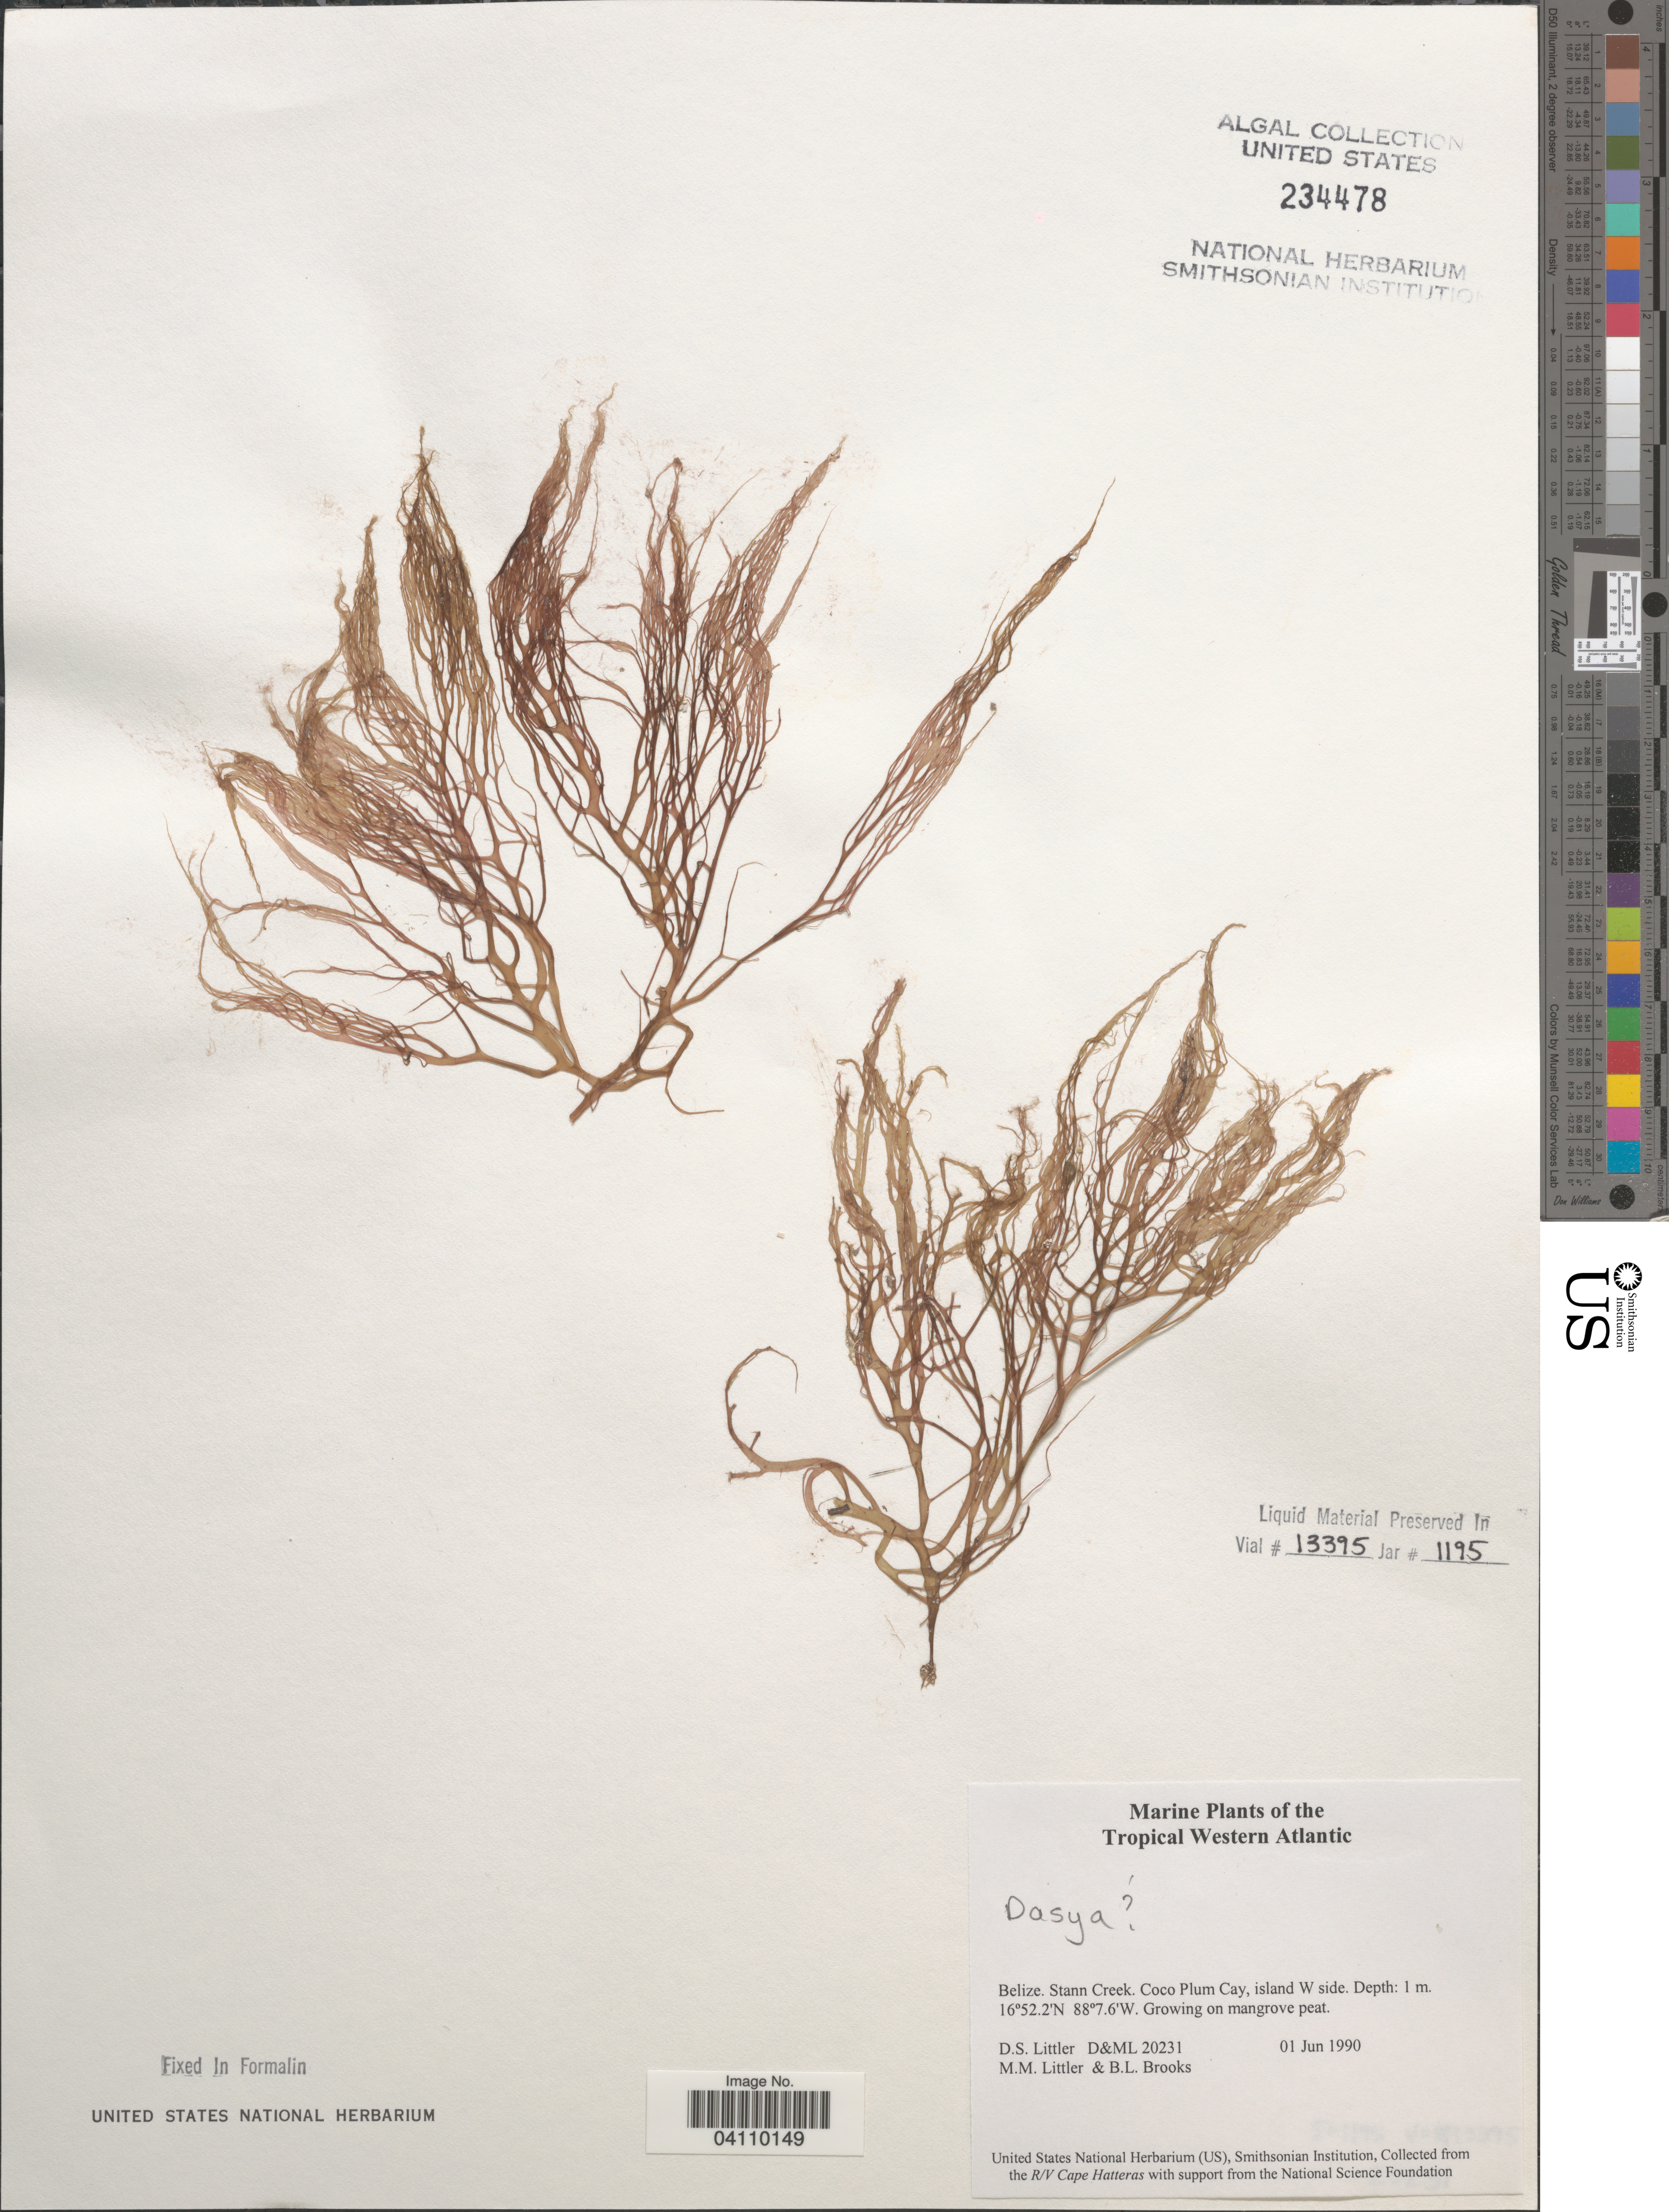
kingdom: Plantae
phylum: Rhodophyta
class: Florideophyceae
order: Ceramiales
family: Dasyaceae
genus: Dasya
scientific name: Dasya sp.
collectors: D. S. Littler & B. Brooks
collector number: D&ML20231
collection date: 1990-06-01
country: Belize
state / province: Stann Creek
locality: The Tropical Western Atlantic. Coco Plum Cay, island W side.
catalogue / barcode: US 234478